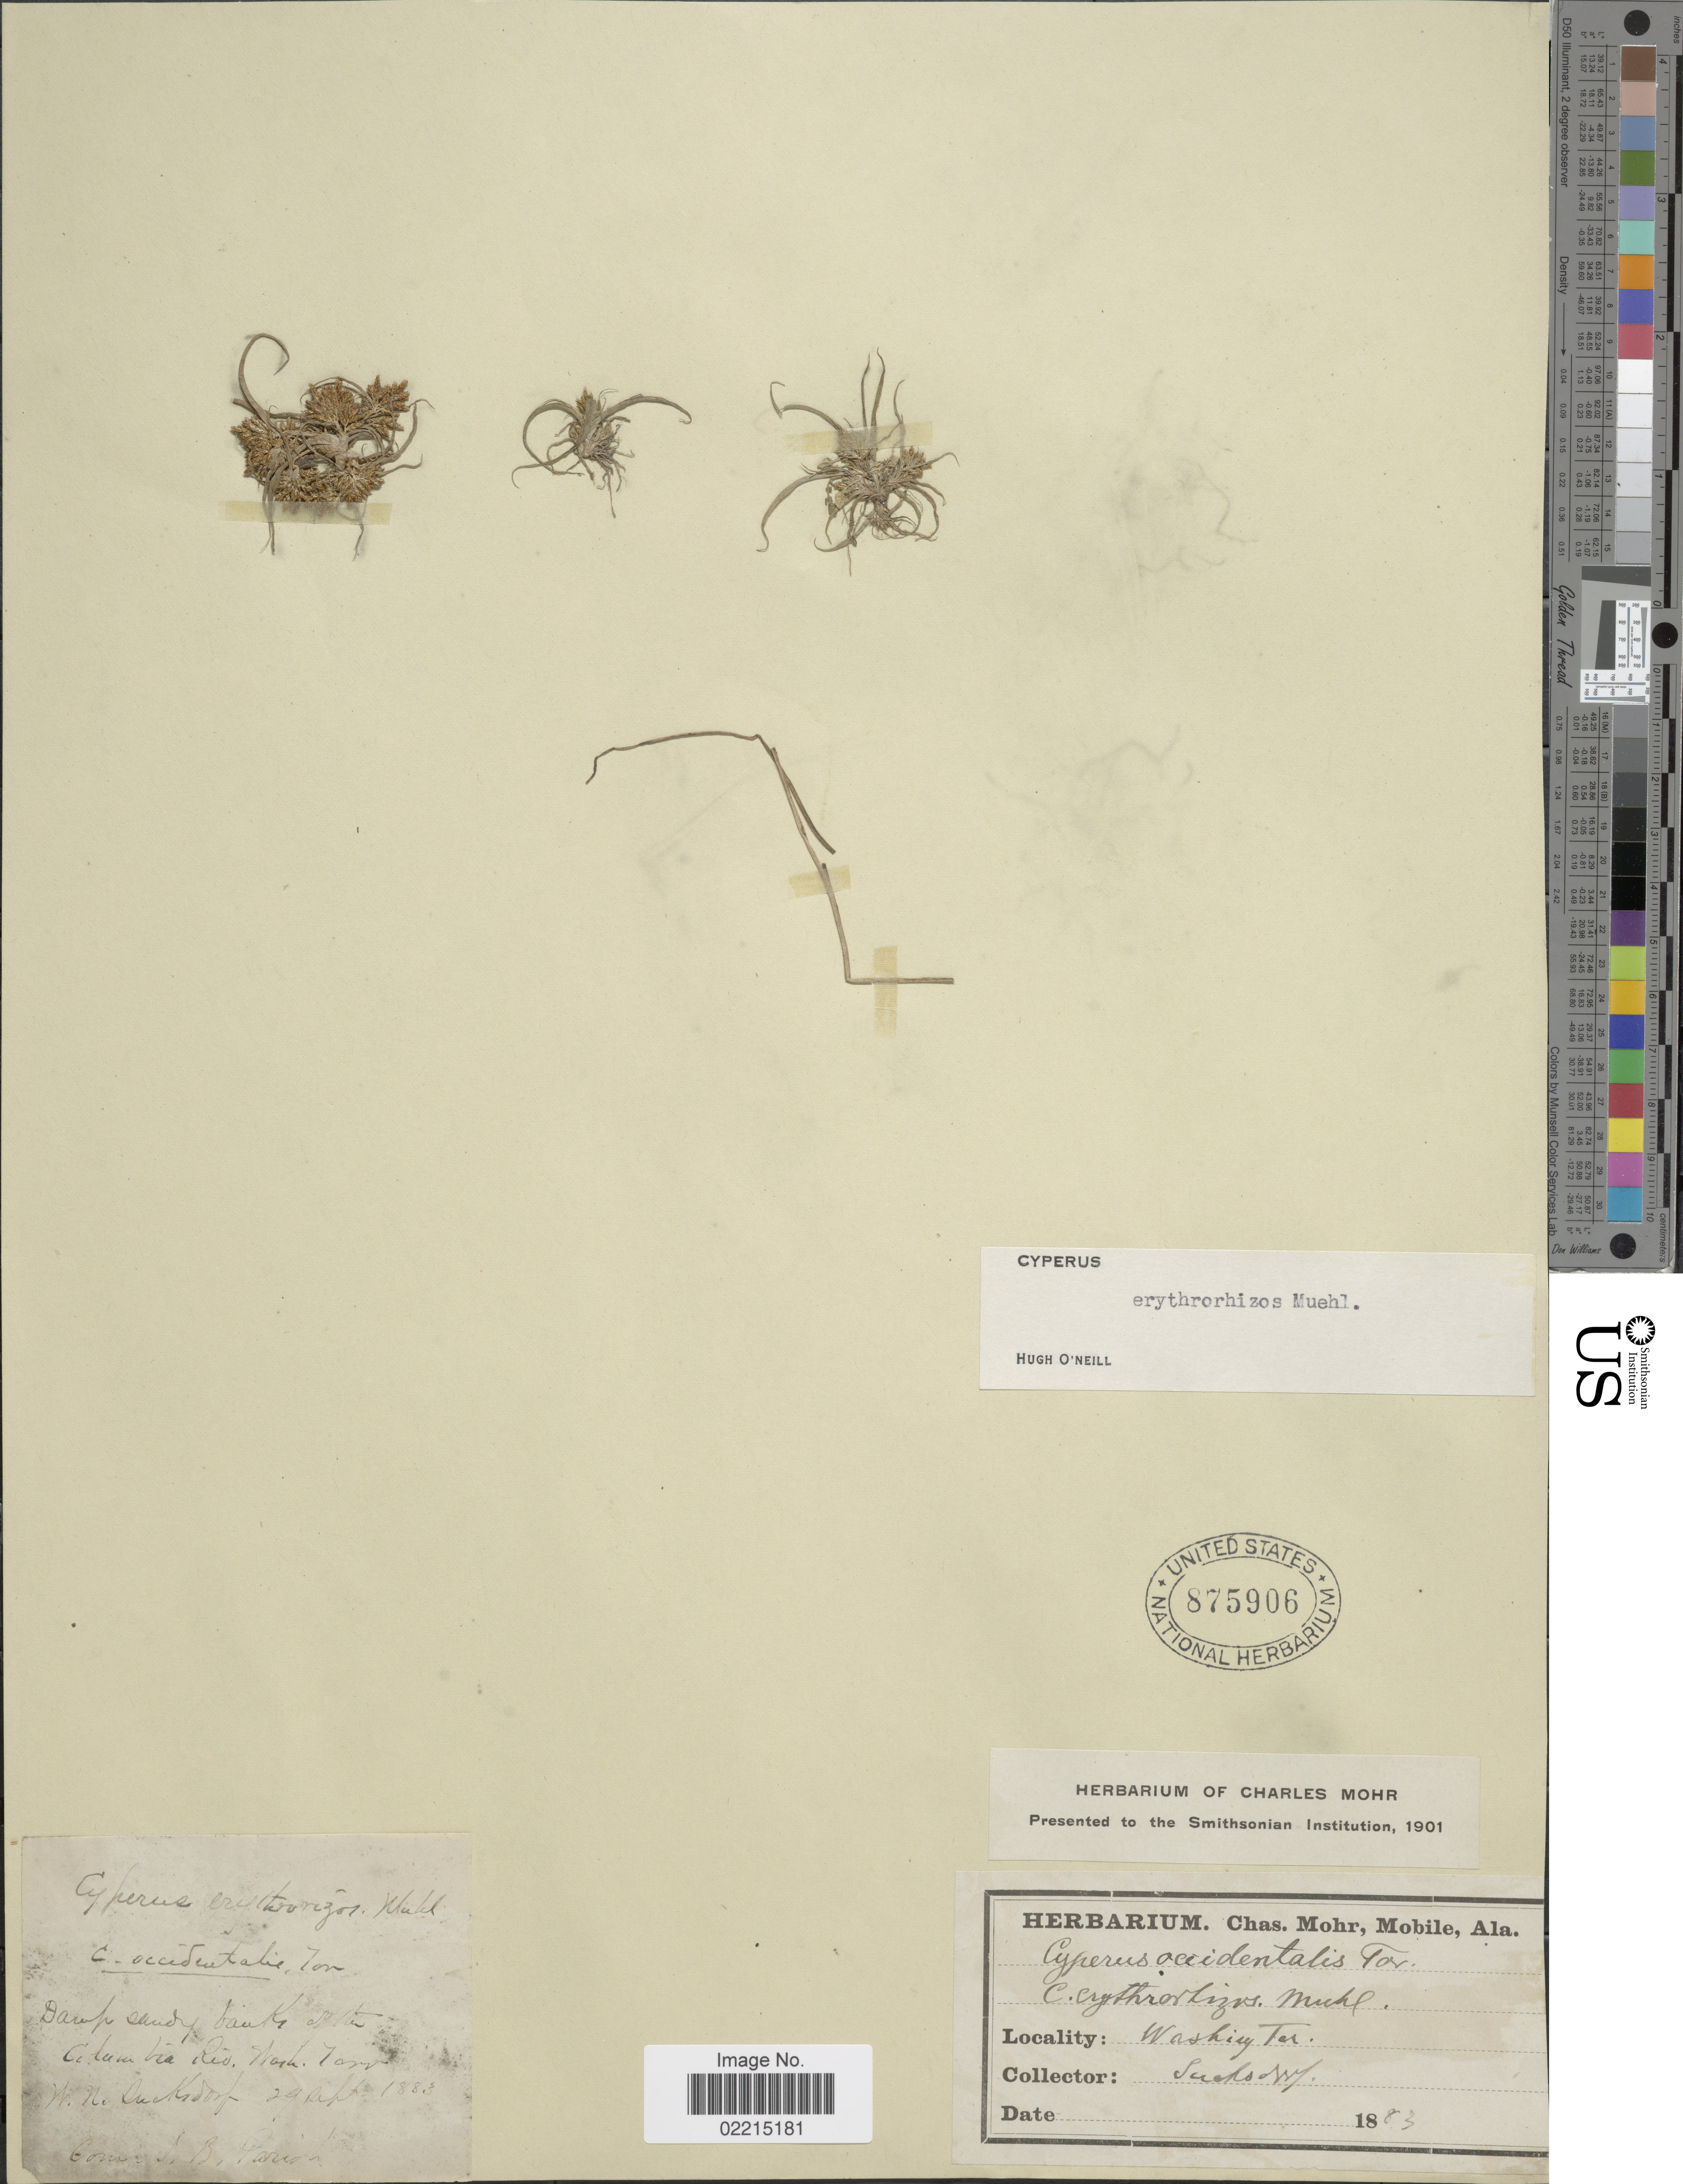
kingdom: Plantae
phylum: Tracheophyta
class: Liliopsida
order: Poales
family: Cyperaceae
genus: Cyperus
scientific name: Cyperus erythrorhizos Muhl.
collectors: W. N. Suksdorf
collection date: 1883-09-29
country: United States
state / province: Washington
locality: Columbia Riv. Wash. Terr. Washington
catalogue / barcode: US 875906